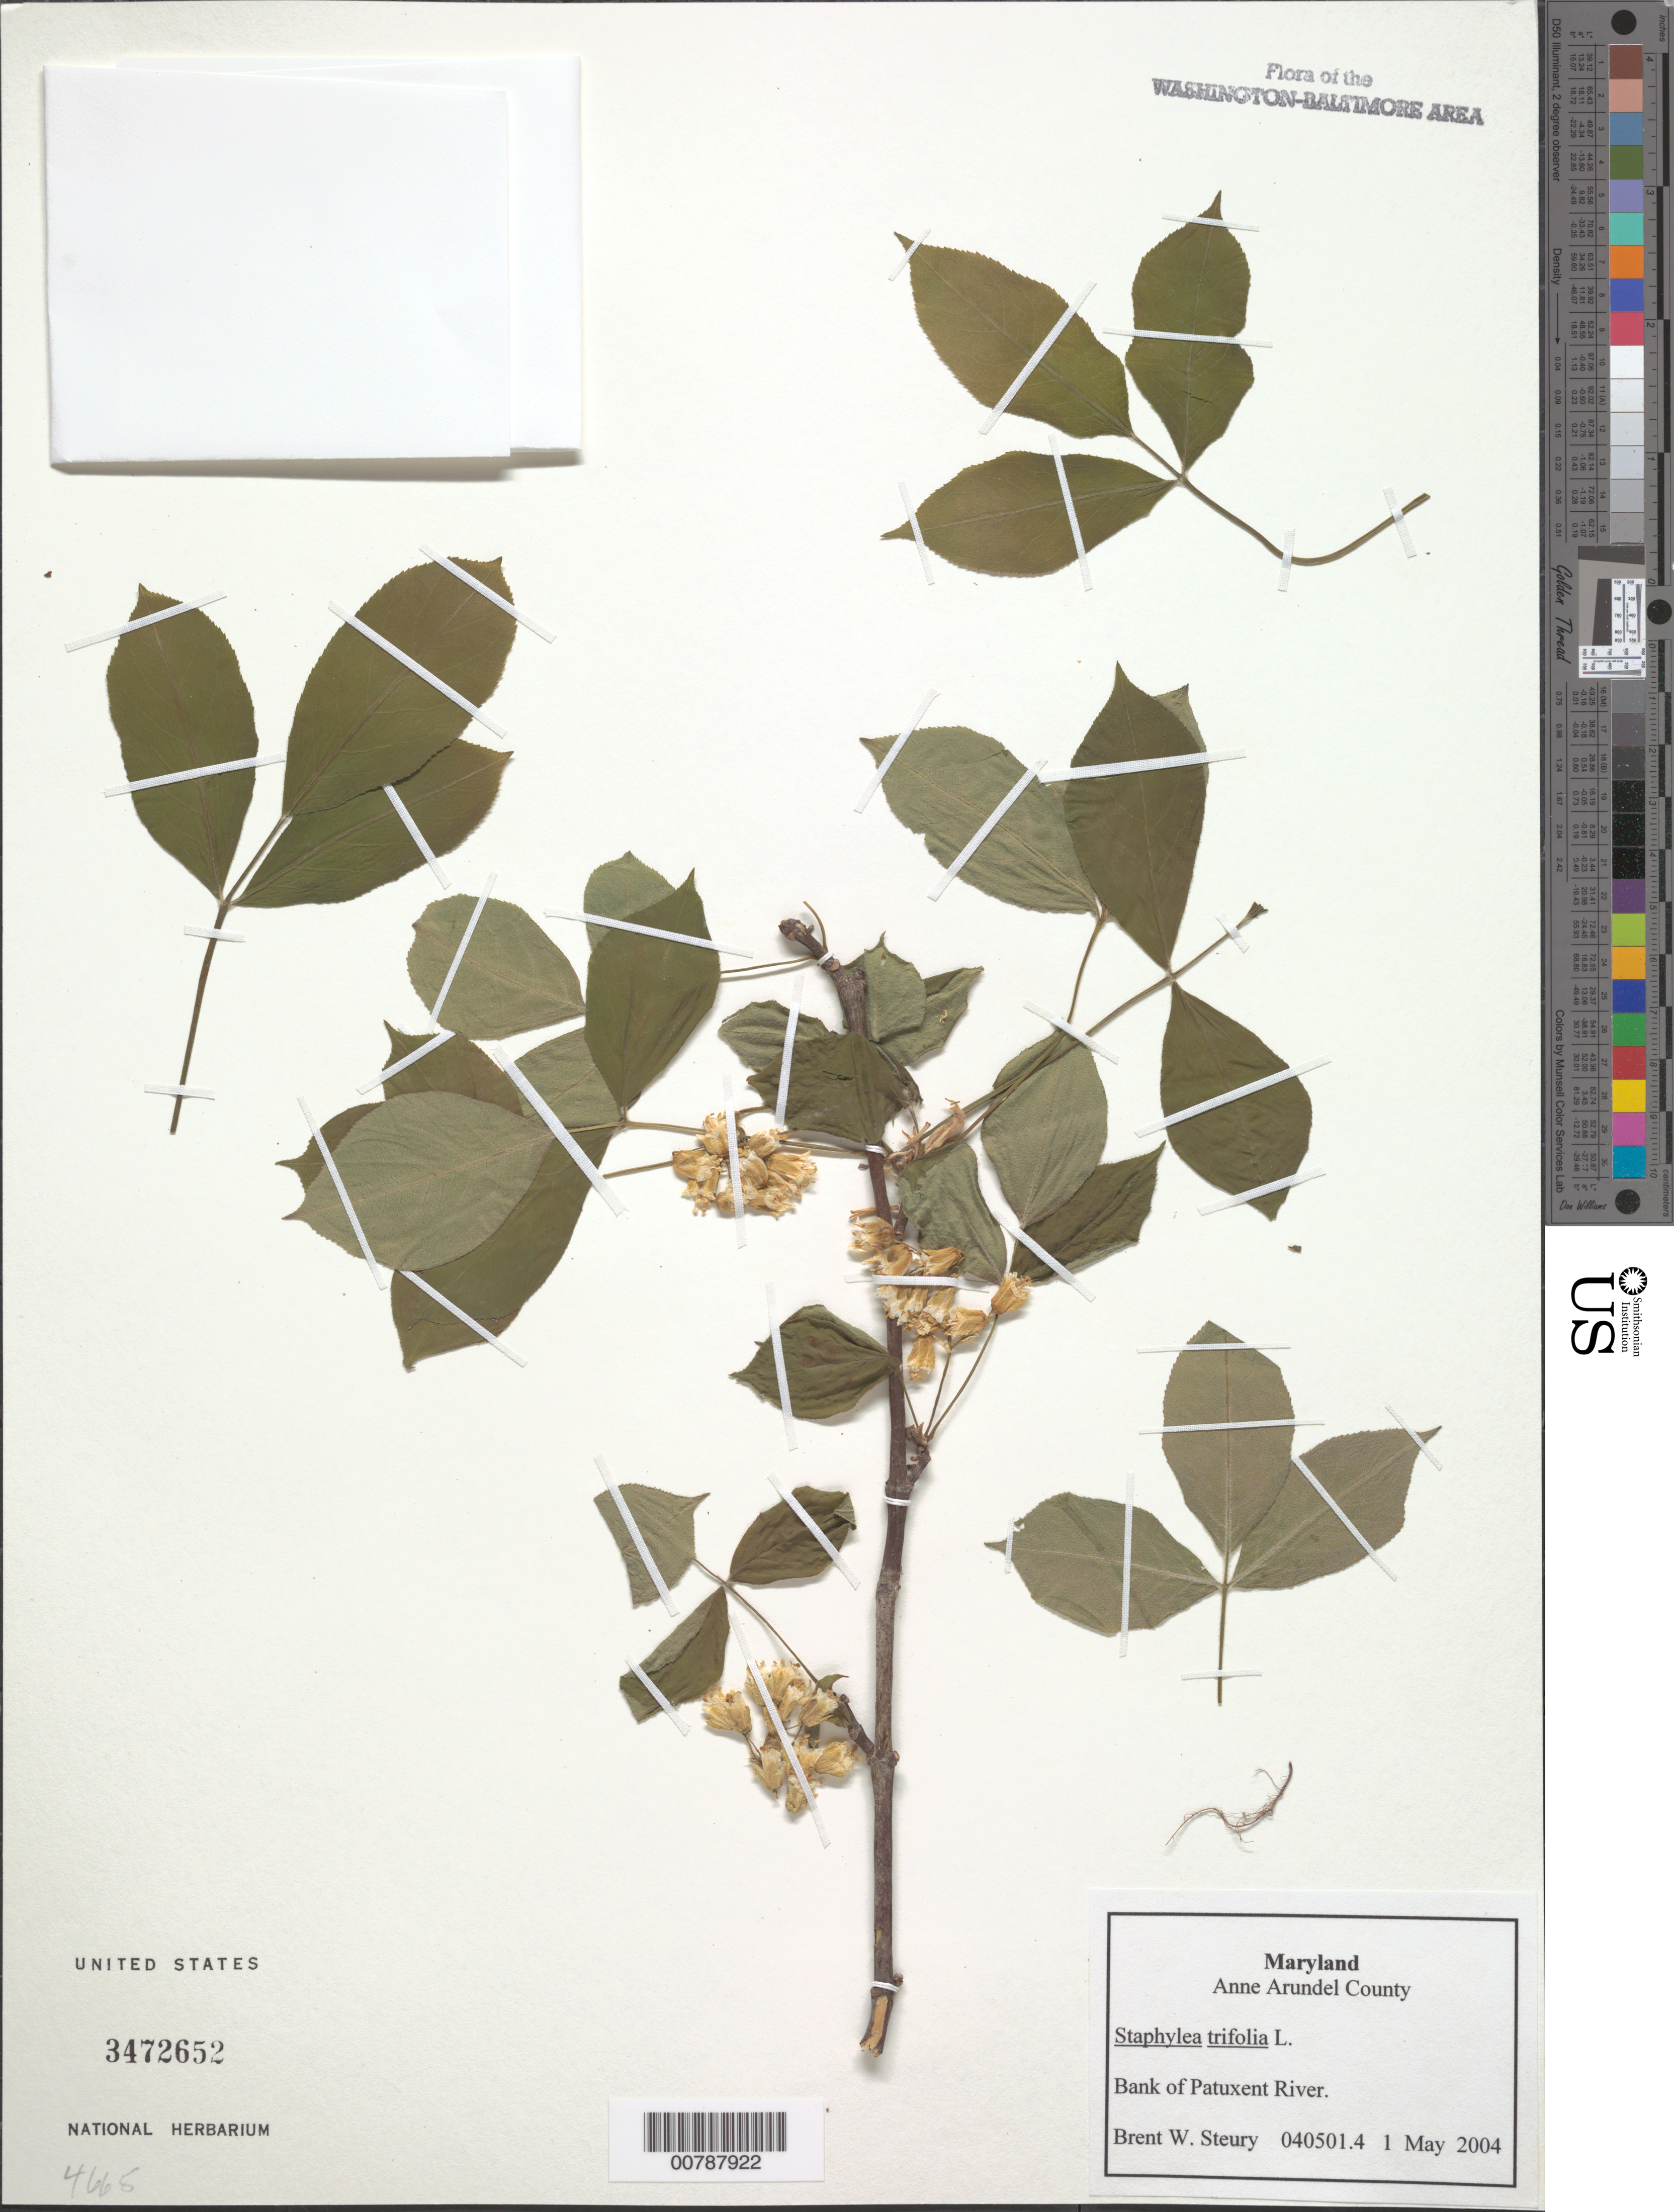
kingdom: Plantae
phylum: Tracheophyta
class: Magnoliopsida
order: Crossosomatales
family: Staphyleaceae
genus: Staphylea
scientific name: Staphylea trifolia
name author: L.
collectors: B. Steury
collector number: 040501.4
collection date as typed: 1 May 2004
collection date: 2004-05-01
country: United States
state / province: Maryland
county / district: Anne Arundel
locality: Bank of Patuxent River.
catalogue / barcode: US 3472652